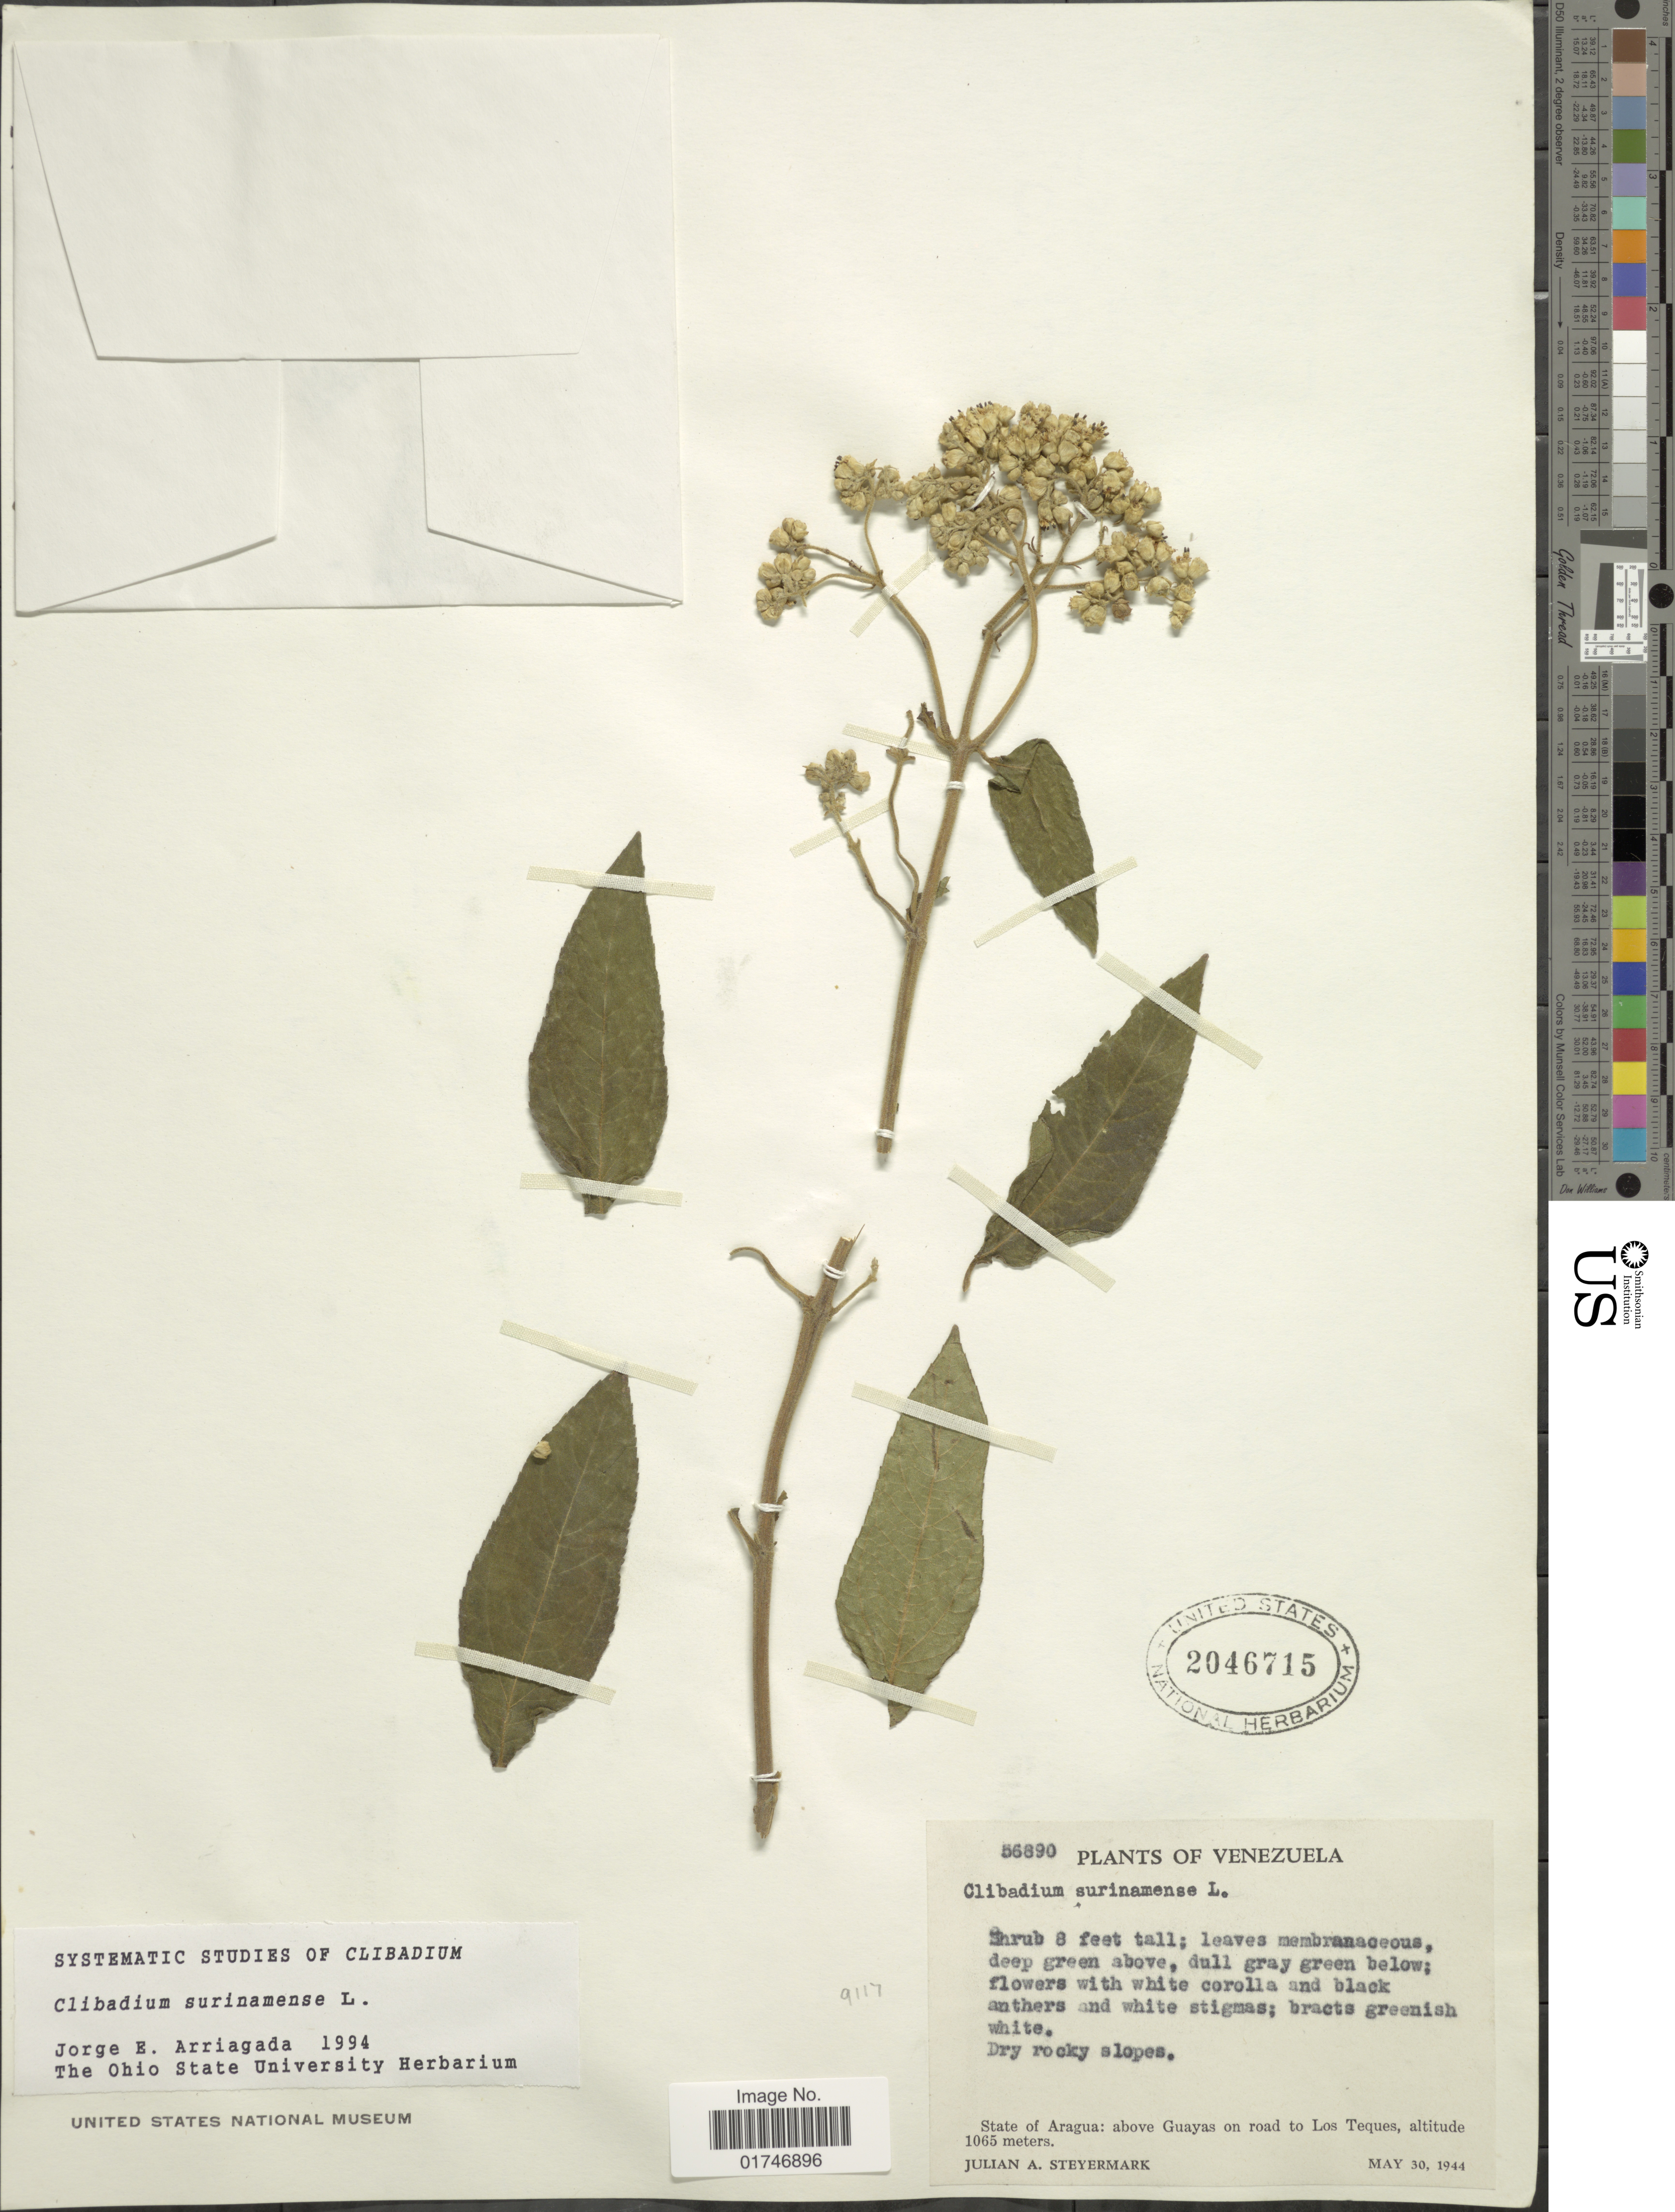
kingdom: Plantae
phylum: Tracheophyta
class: Magnoliopsida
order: Asterales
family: Asteraceae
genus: Clibadium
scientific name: Clibadium surinamense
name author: L.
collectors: J. Steyermark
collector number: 56890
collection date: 1944-05-30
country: Venezuela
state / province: Aragua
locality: State of Aragua: above Guayas on road to Los Teques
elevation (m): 1065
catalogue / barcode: US 2046715